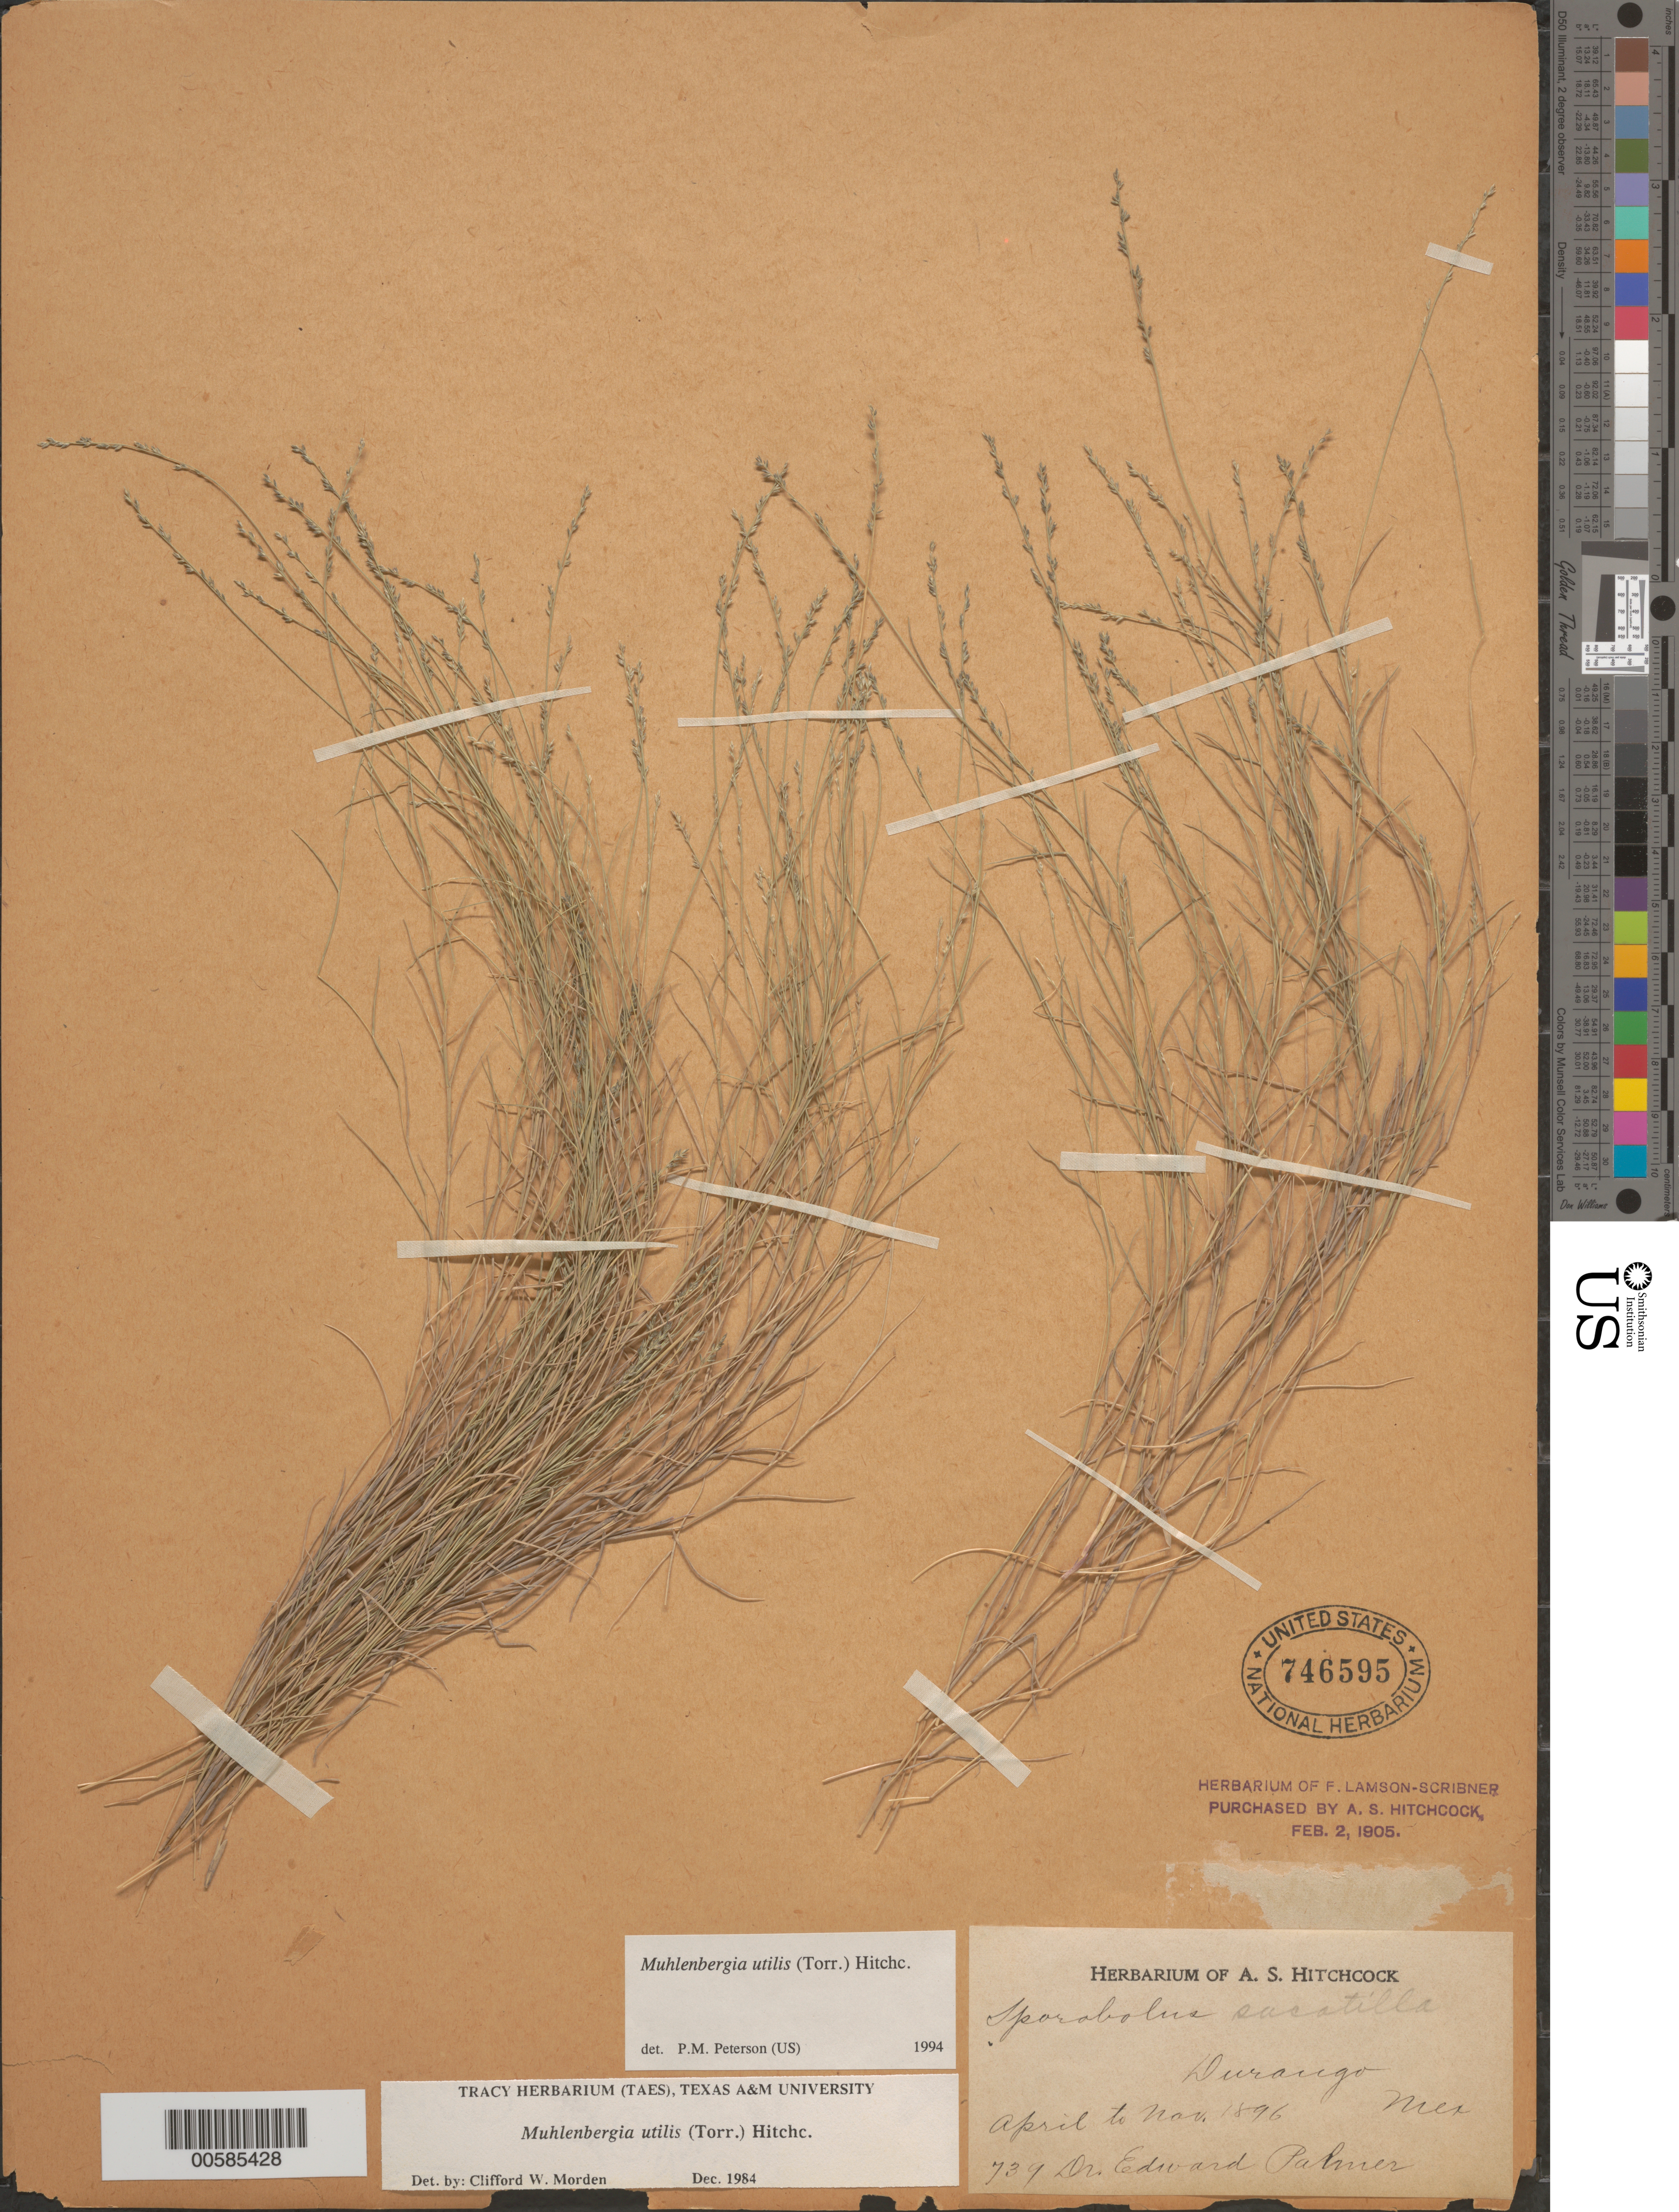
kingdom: Plantae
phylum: Tracheophyta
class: Liliopsida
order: Poales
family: Poaceae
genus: Muhlenbergia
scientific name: Muhlenbergia utilis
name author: (Torr.) Hitchc.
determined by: Peterson, Paul M., (BOT), Smithsonian Institution - National Museum of Natural History (UNITED STATES)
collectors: E. Palmer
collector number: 739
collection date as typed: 0 Apr 1896 to 0 Nov 1896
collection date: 1896-04/1896-11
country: Mexico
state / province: Durango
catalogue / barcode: US 746595